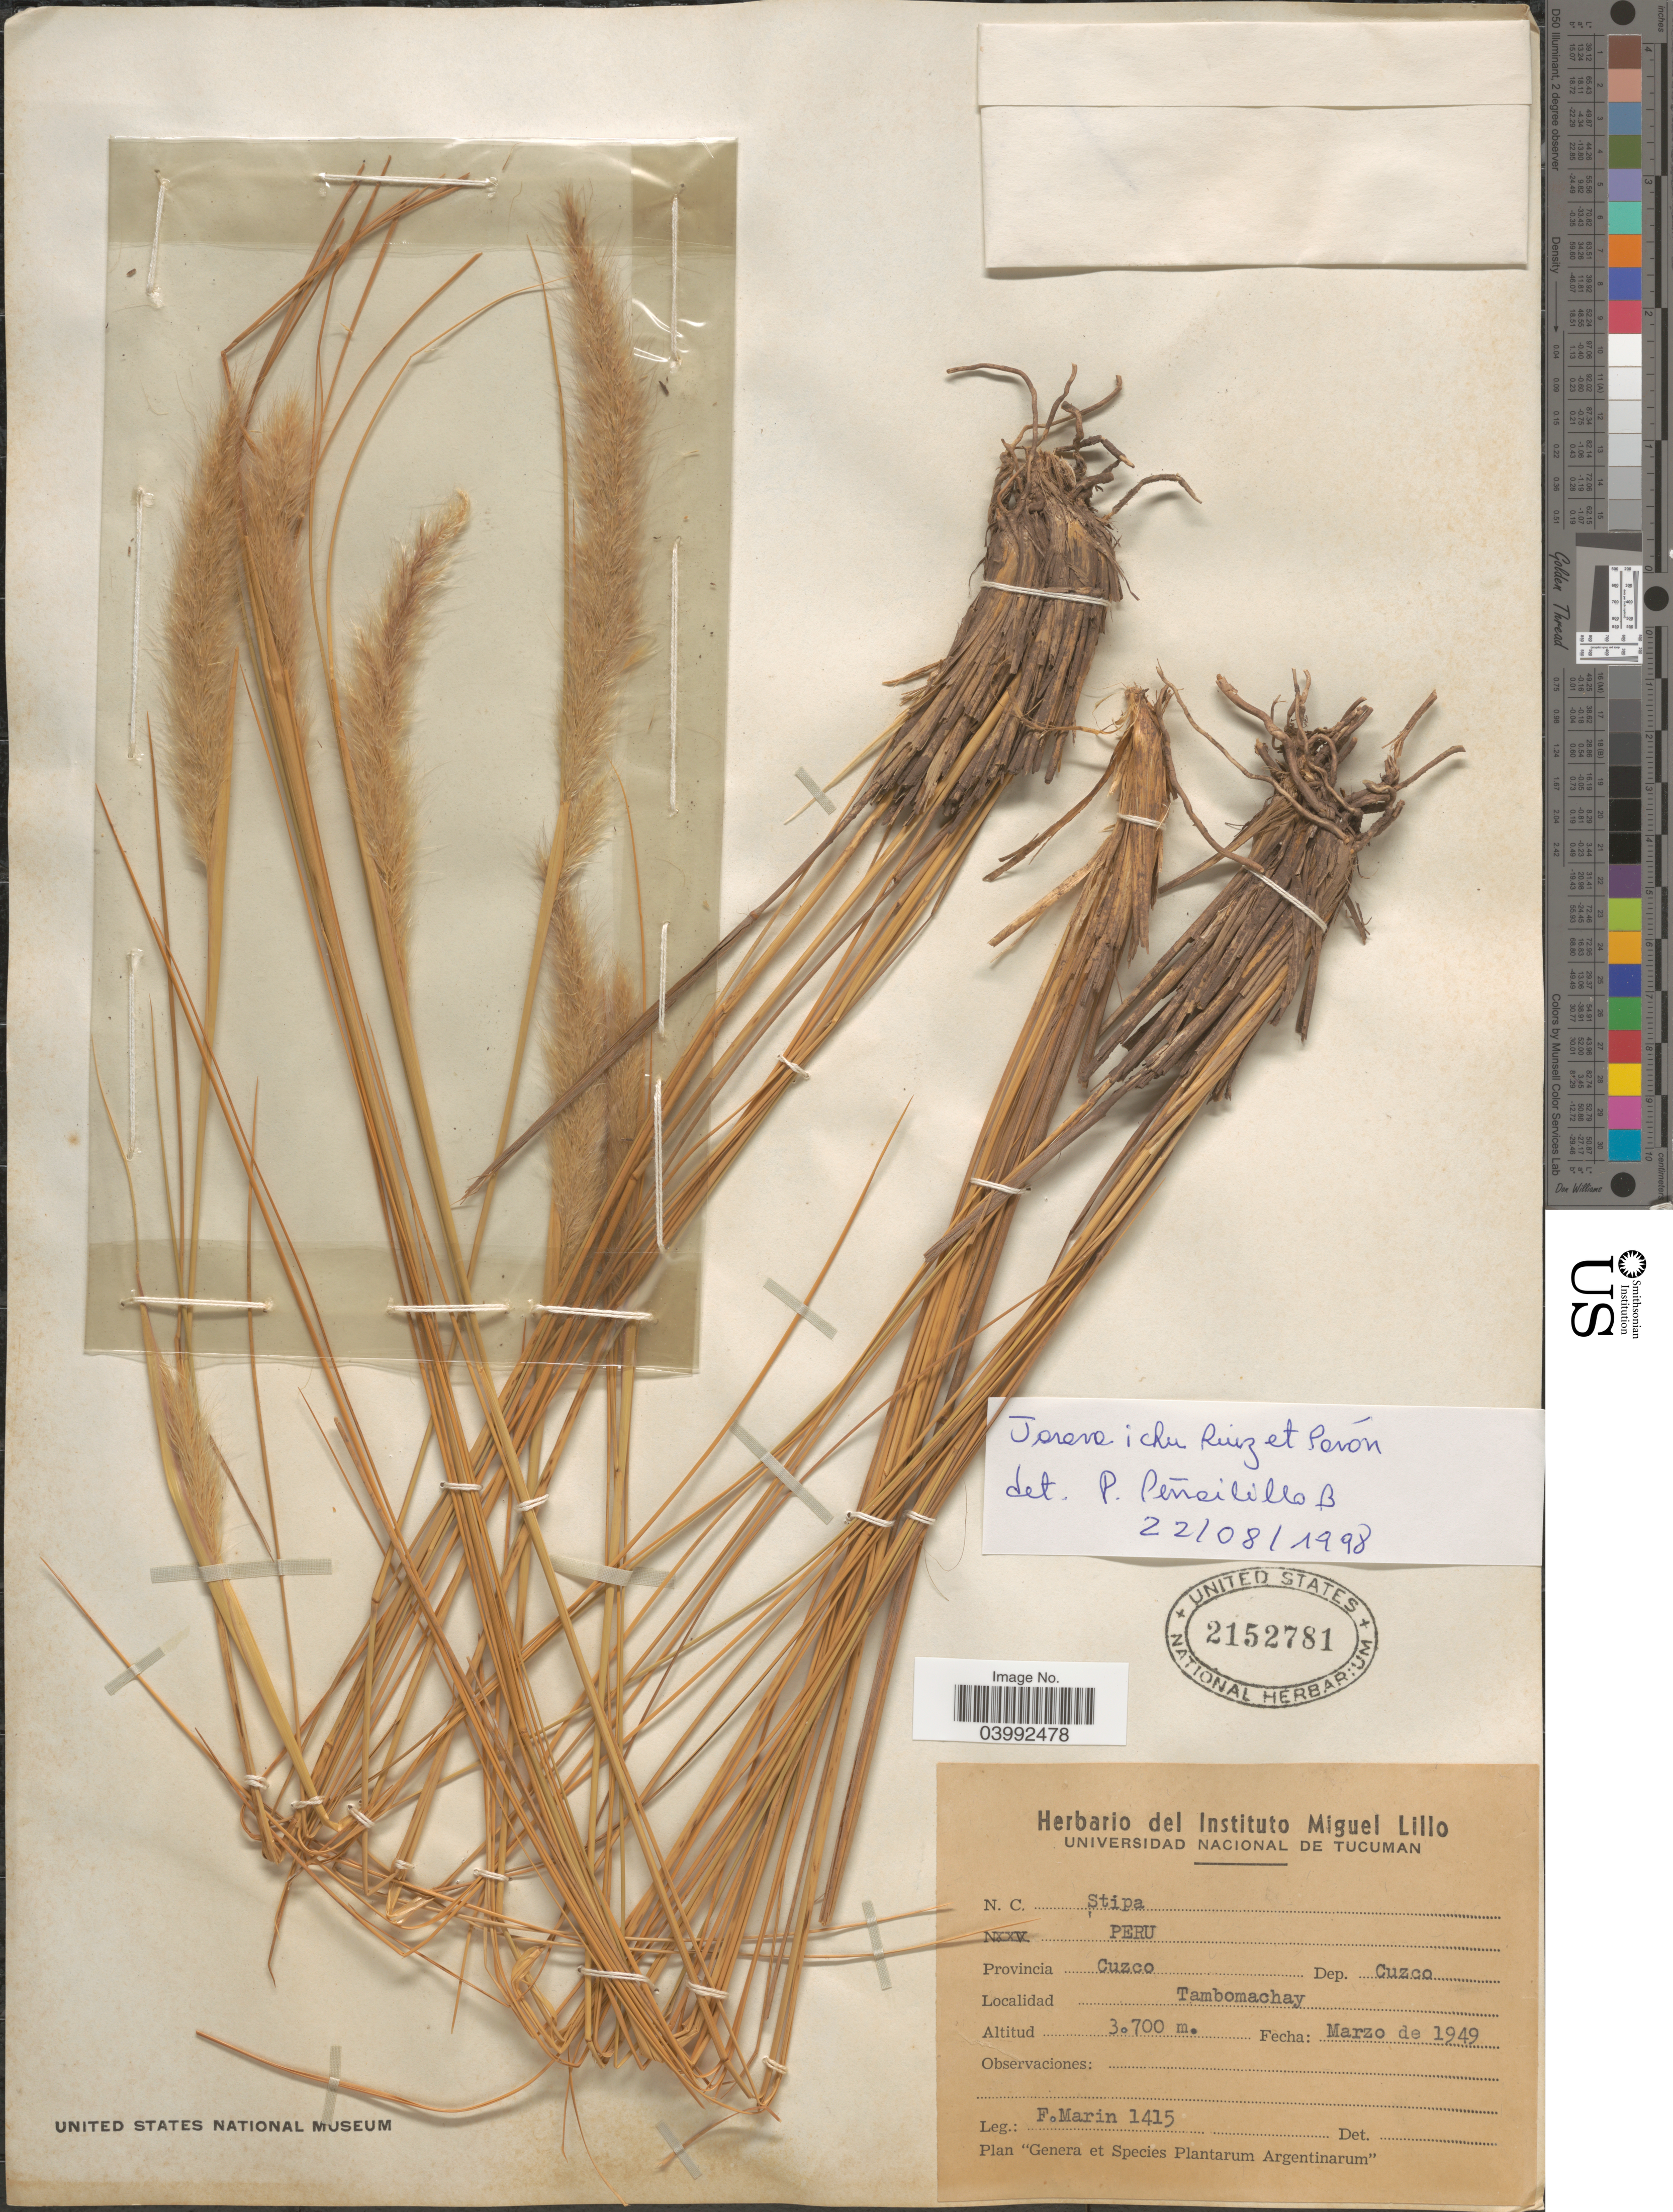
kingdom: Plantae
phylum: Tracheophyta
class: Liliopsida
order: Poales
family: Poaceae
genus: Jarava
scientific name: Jarava ichu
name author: Ruiz & Pav.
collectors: F. Marin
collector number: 1415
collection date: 1949-03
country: Peru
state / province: Cusco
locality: Provincia Cuzco. Dep. Cuzco. Tambomachay.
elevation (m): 3700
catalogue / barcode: US 2152781